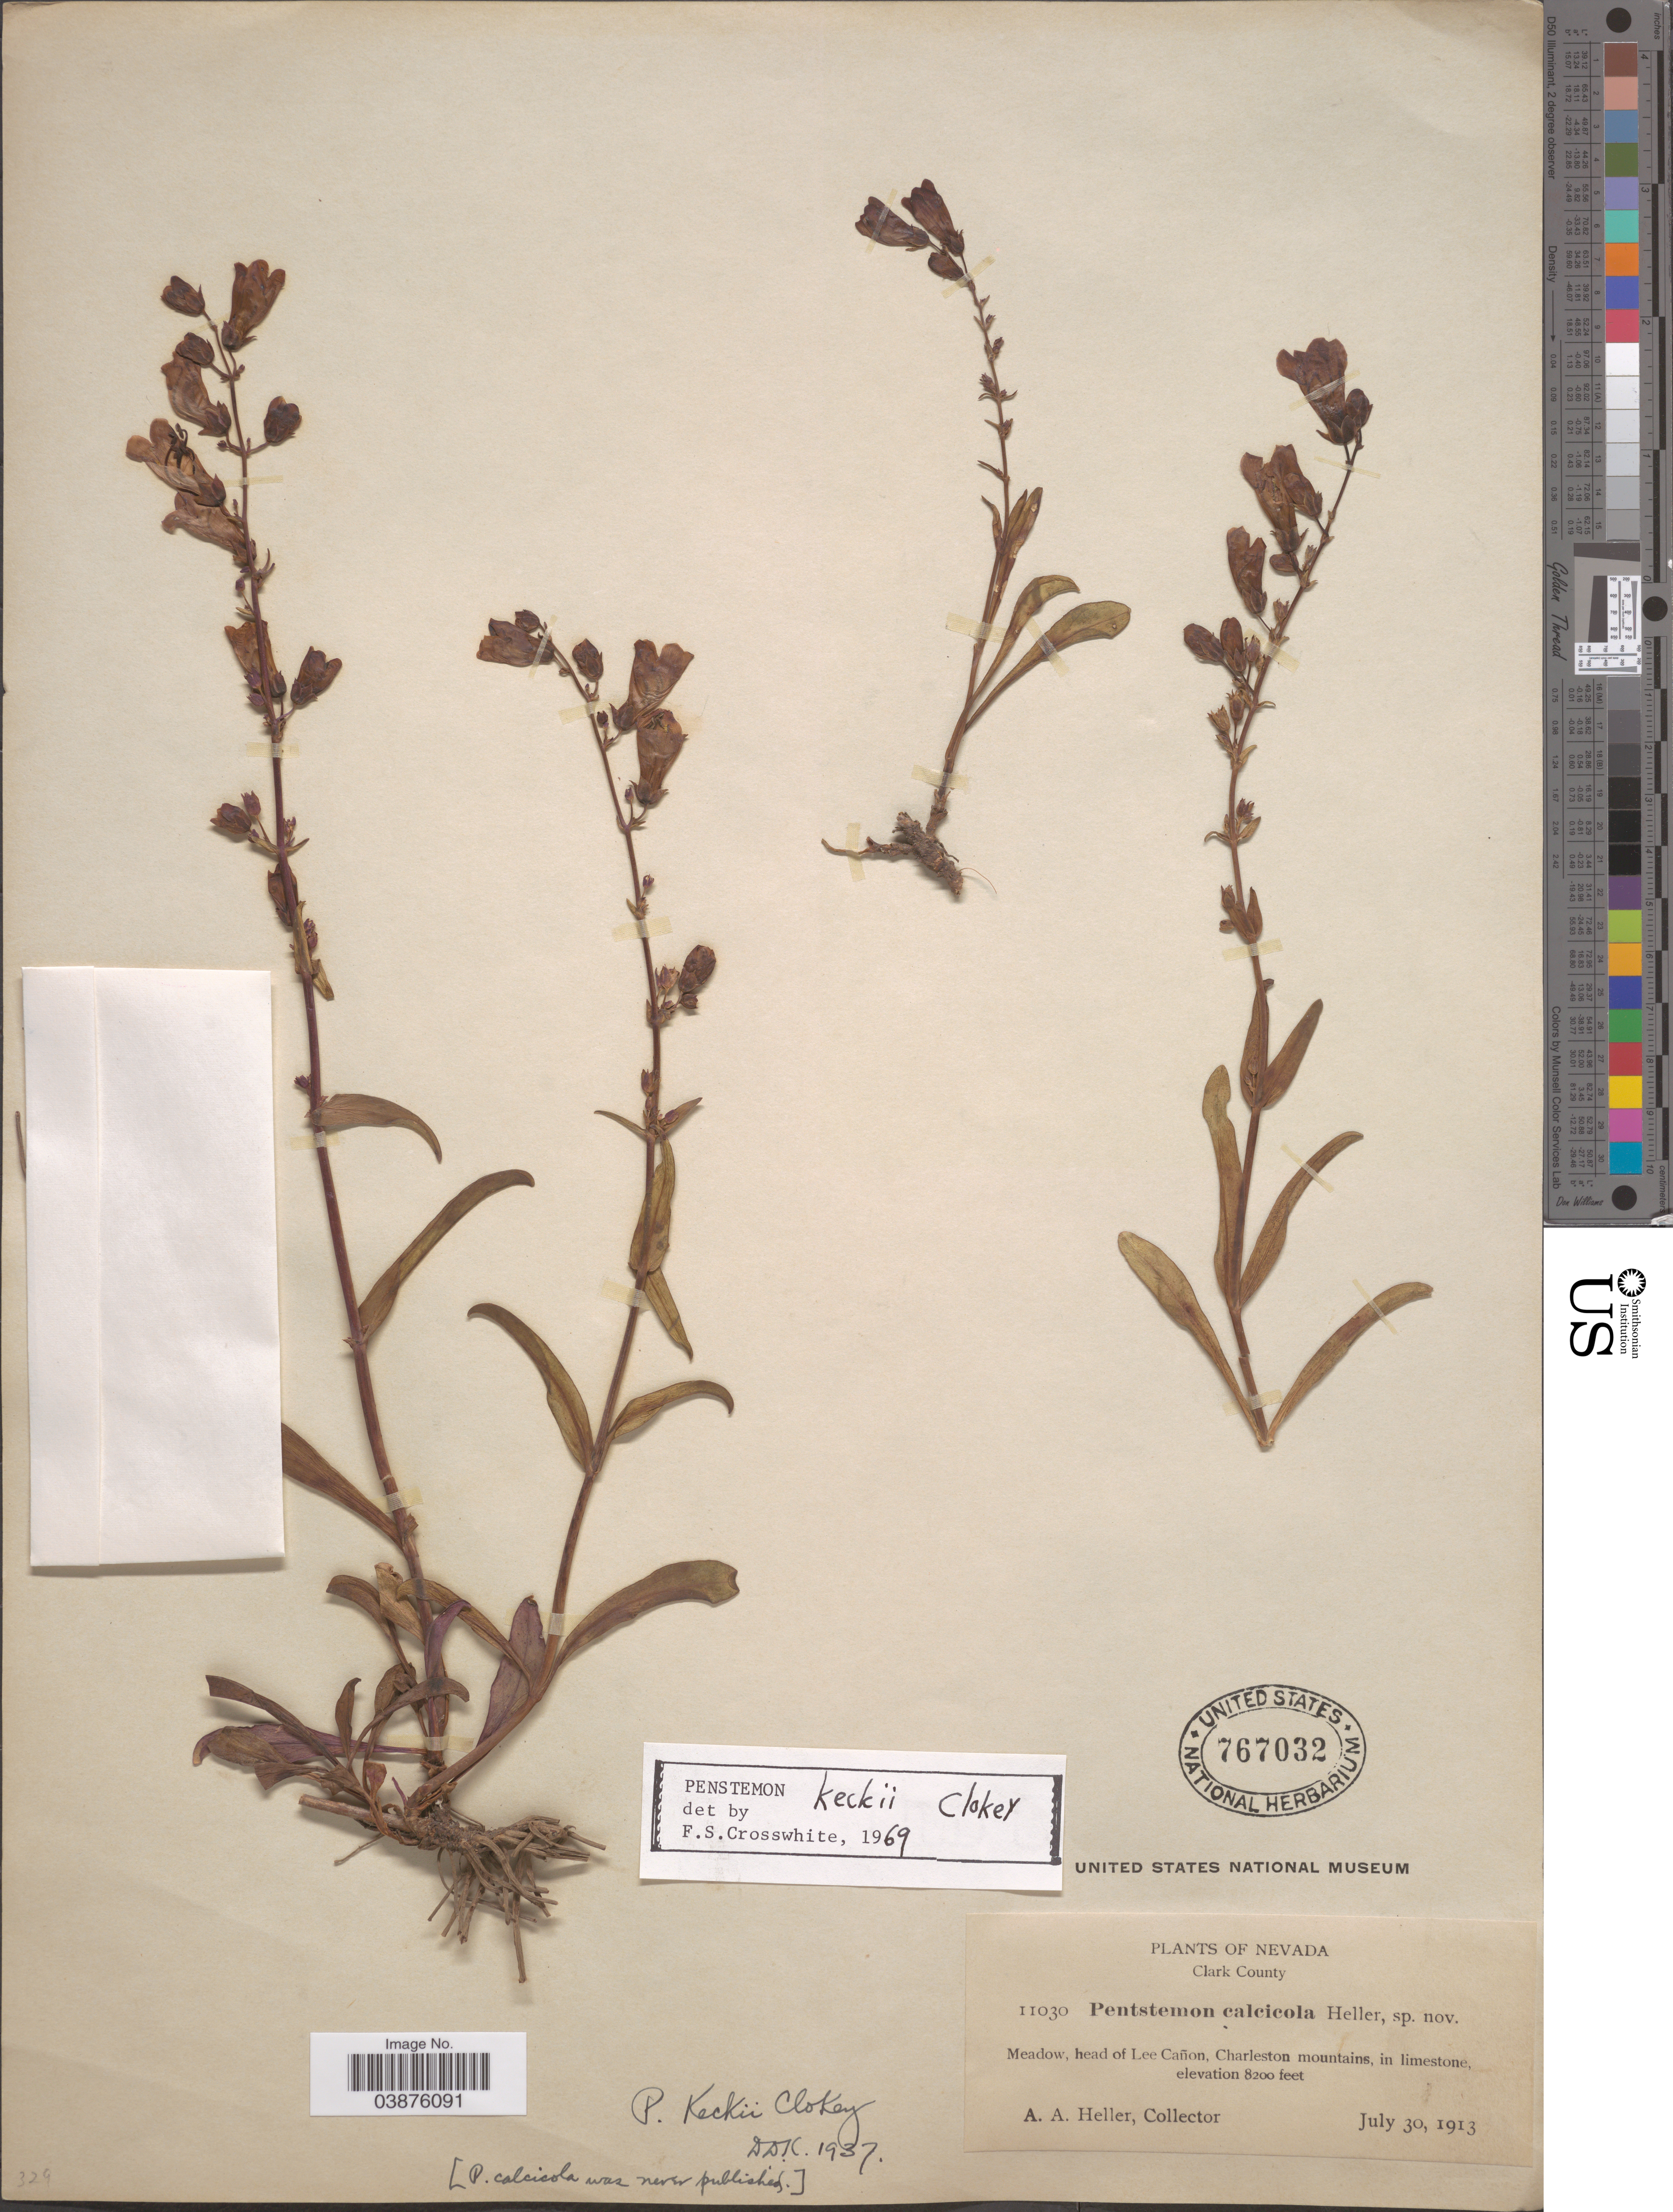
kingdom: Plantae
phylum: Tracheophyta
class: Magnoliopsida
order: Lamiales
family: Plantaginaceae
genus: Penstemon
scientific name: Penstemon keckii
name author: Clokey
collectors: A. A. Heller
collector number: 11030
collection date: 1913-07-30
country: United States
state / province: Nevada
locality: Clark County. Meadow, head of Lee Canon, Charleston mountains, in limestone.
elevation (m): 2499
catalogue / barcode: US 767032